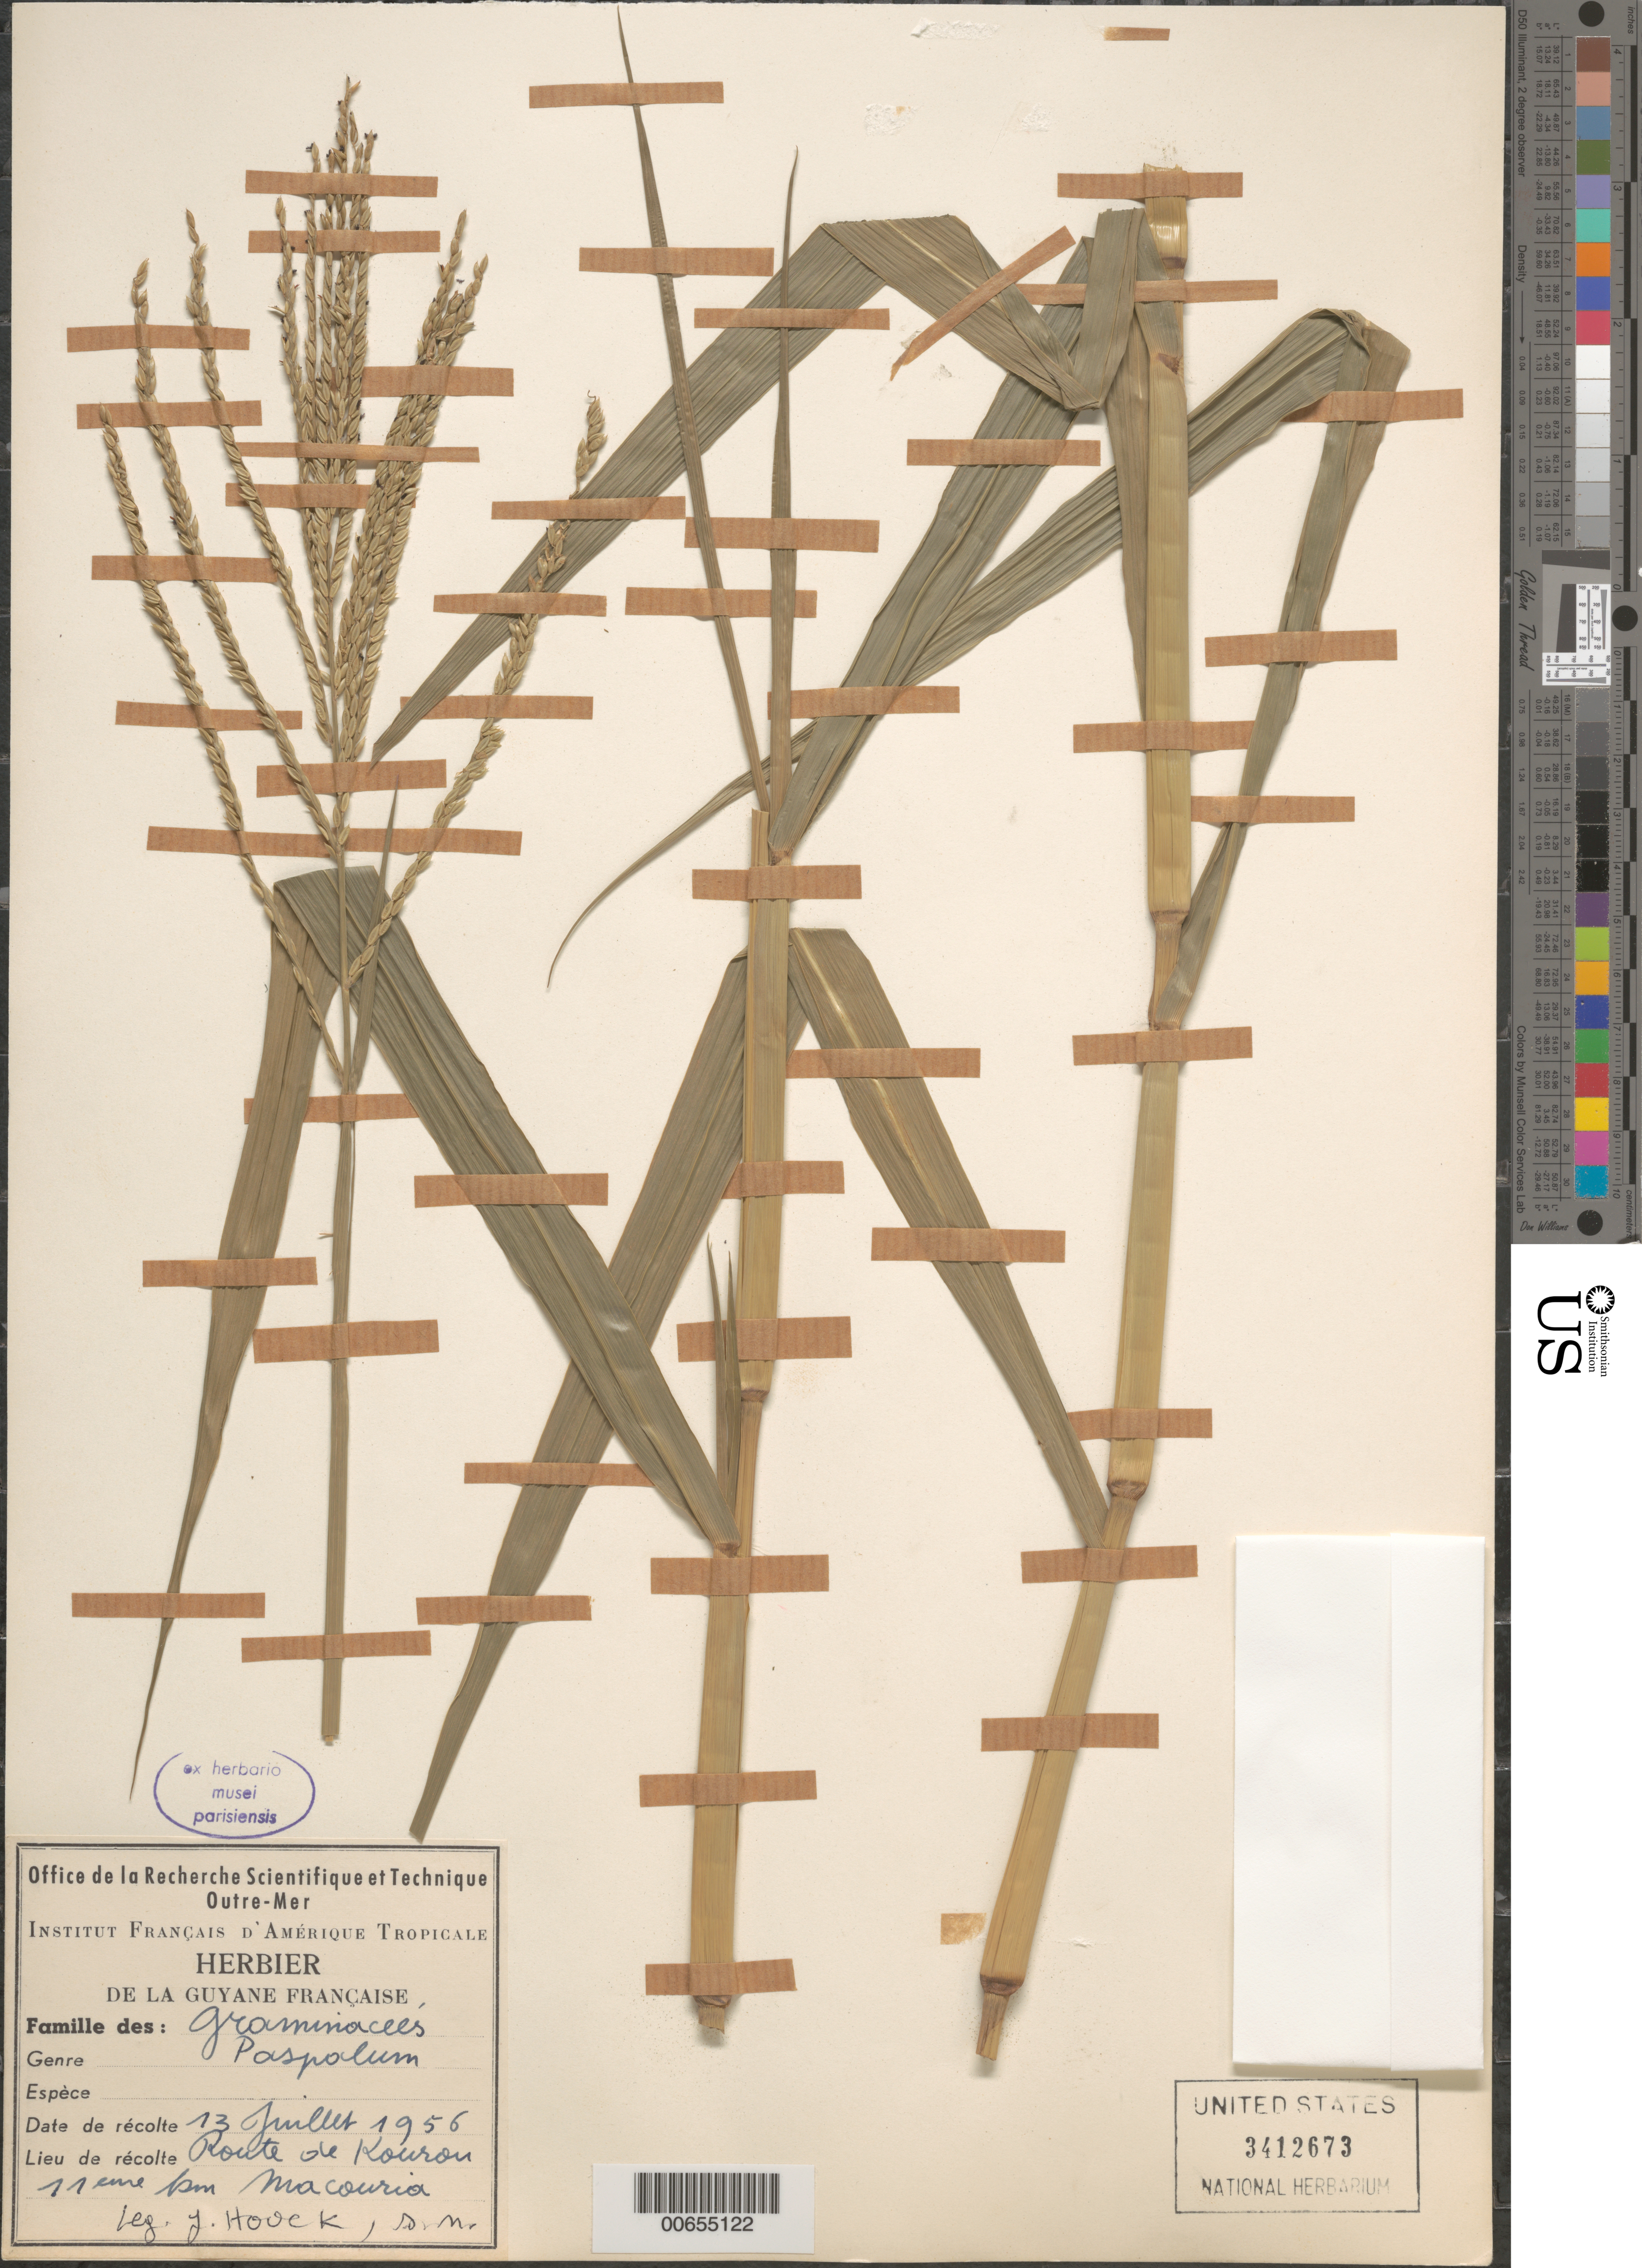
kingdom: Plantae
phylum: Tracheophyta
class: Liliopsida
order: Poales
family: Poaceae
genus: Paspalum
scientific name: Paspalum sp.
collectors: J. Hoock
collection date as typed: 13-Jul-56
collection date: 1956-07-13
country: French Guiana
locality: Route de Kourou, 11 km Macouria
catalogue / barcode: US 3412673